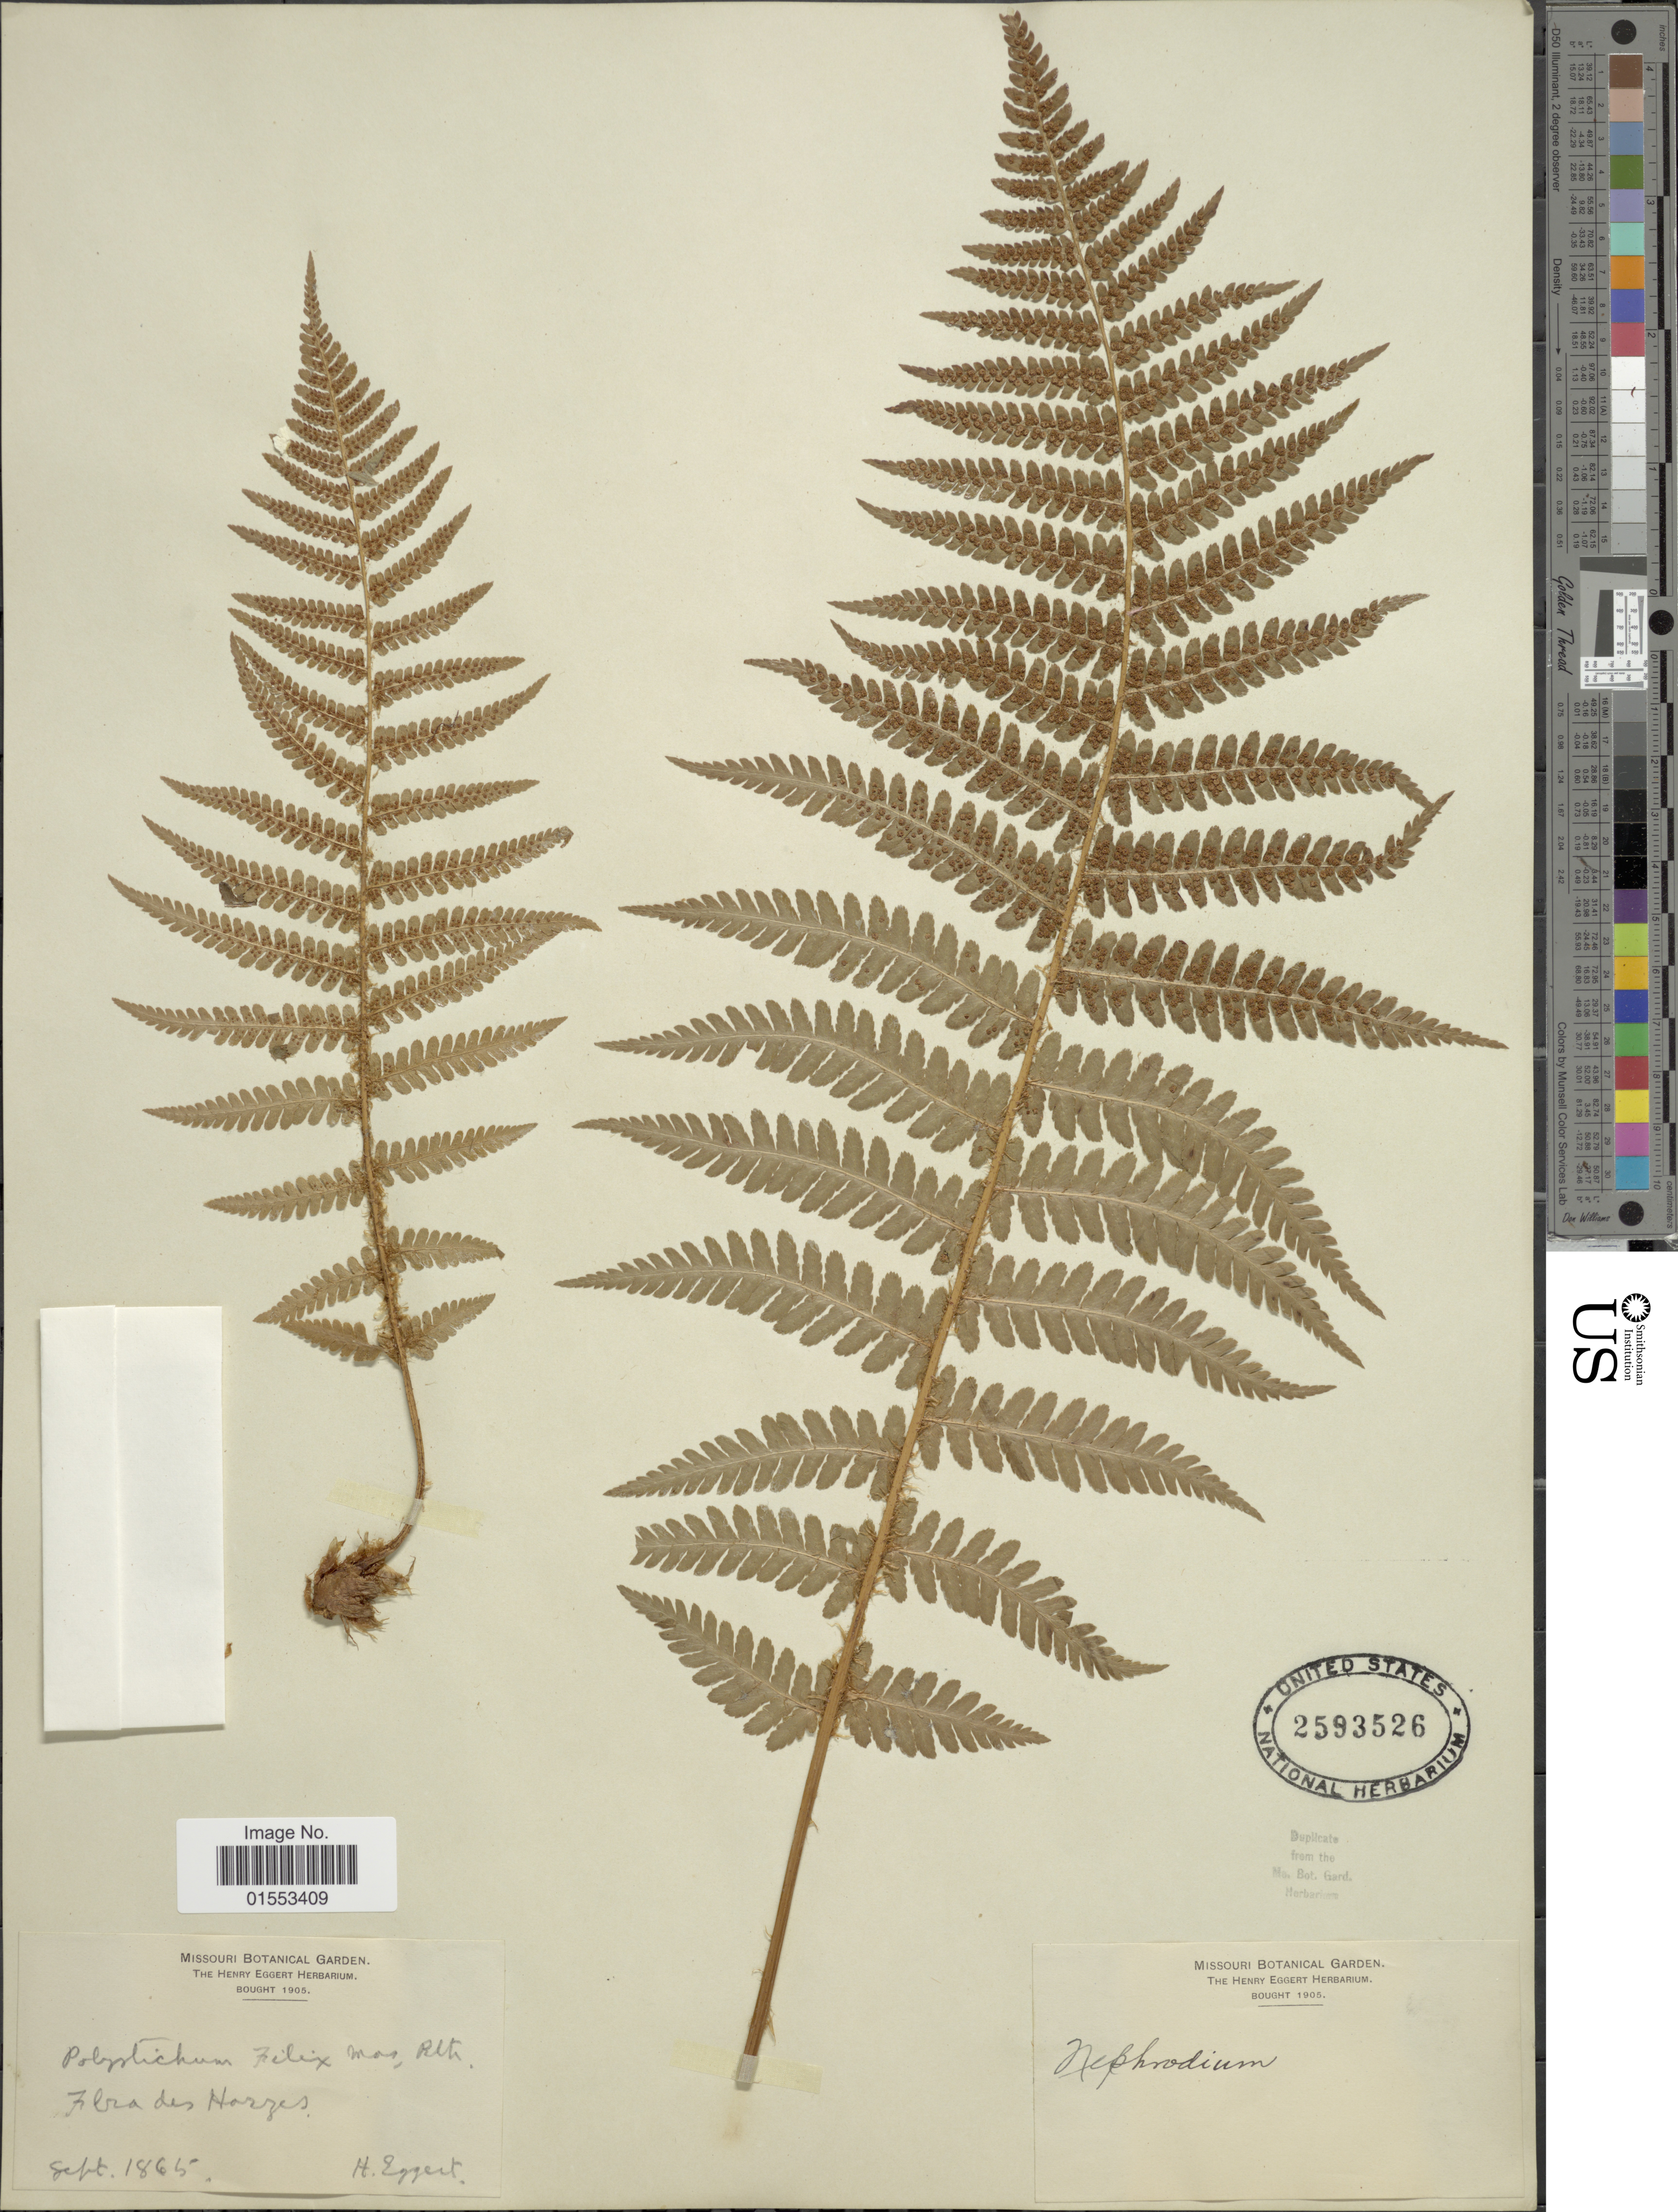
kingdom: Plantae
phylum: Tracheophyta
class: Polypodiopsida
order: Polypodiales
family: Dryopteridaceae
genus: Dryopteris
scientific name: Dryopteris filix-mas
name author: (L.) Schott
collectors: H. Eggert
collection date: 1865-09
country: Germany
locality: Horzes.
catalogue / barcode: US 2593526